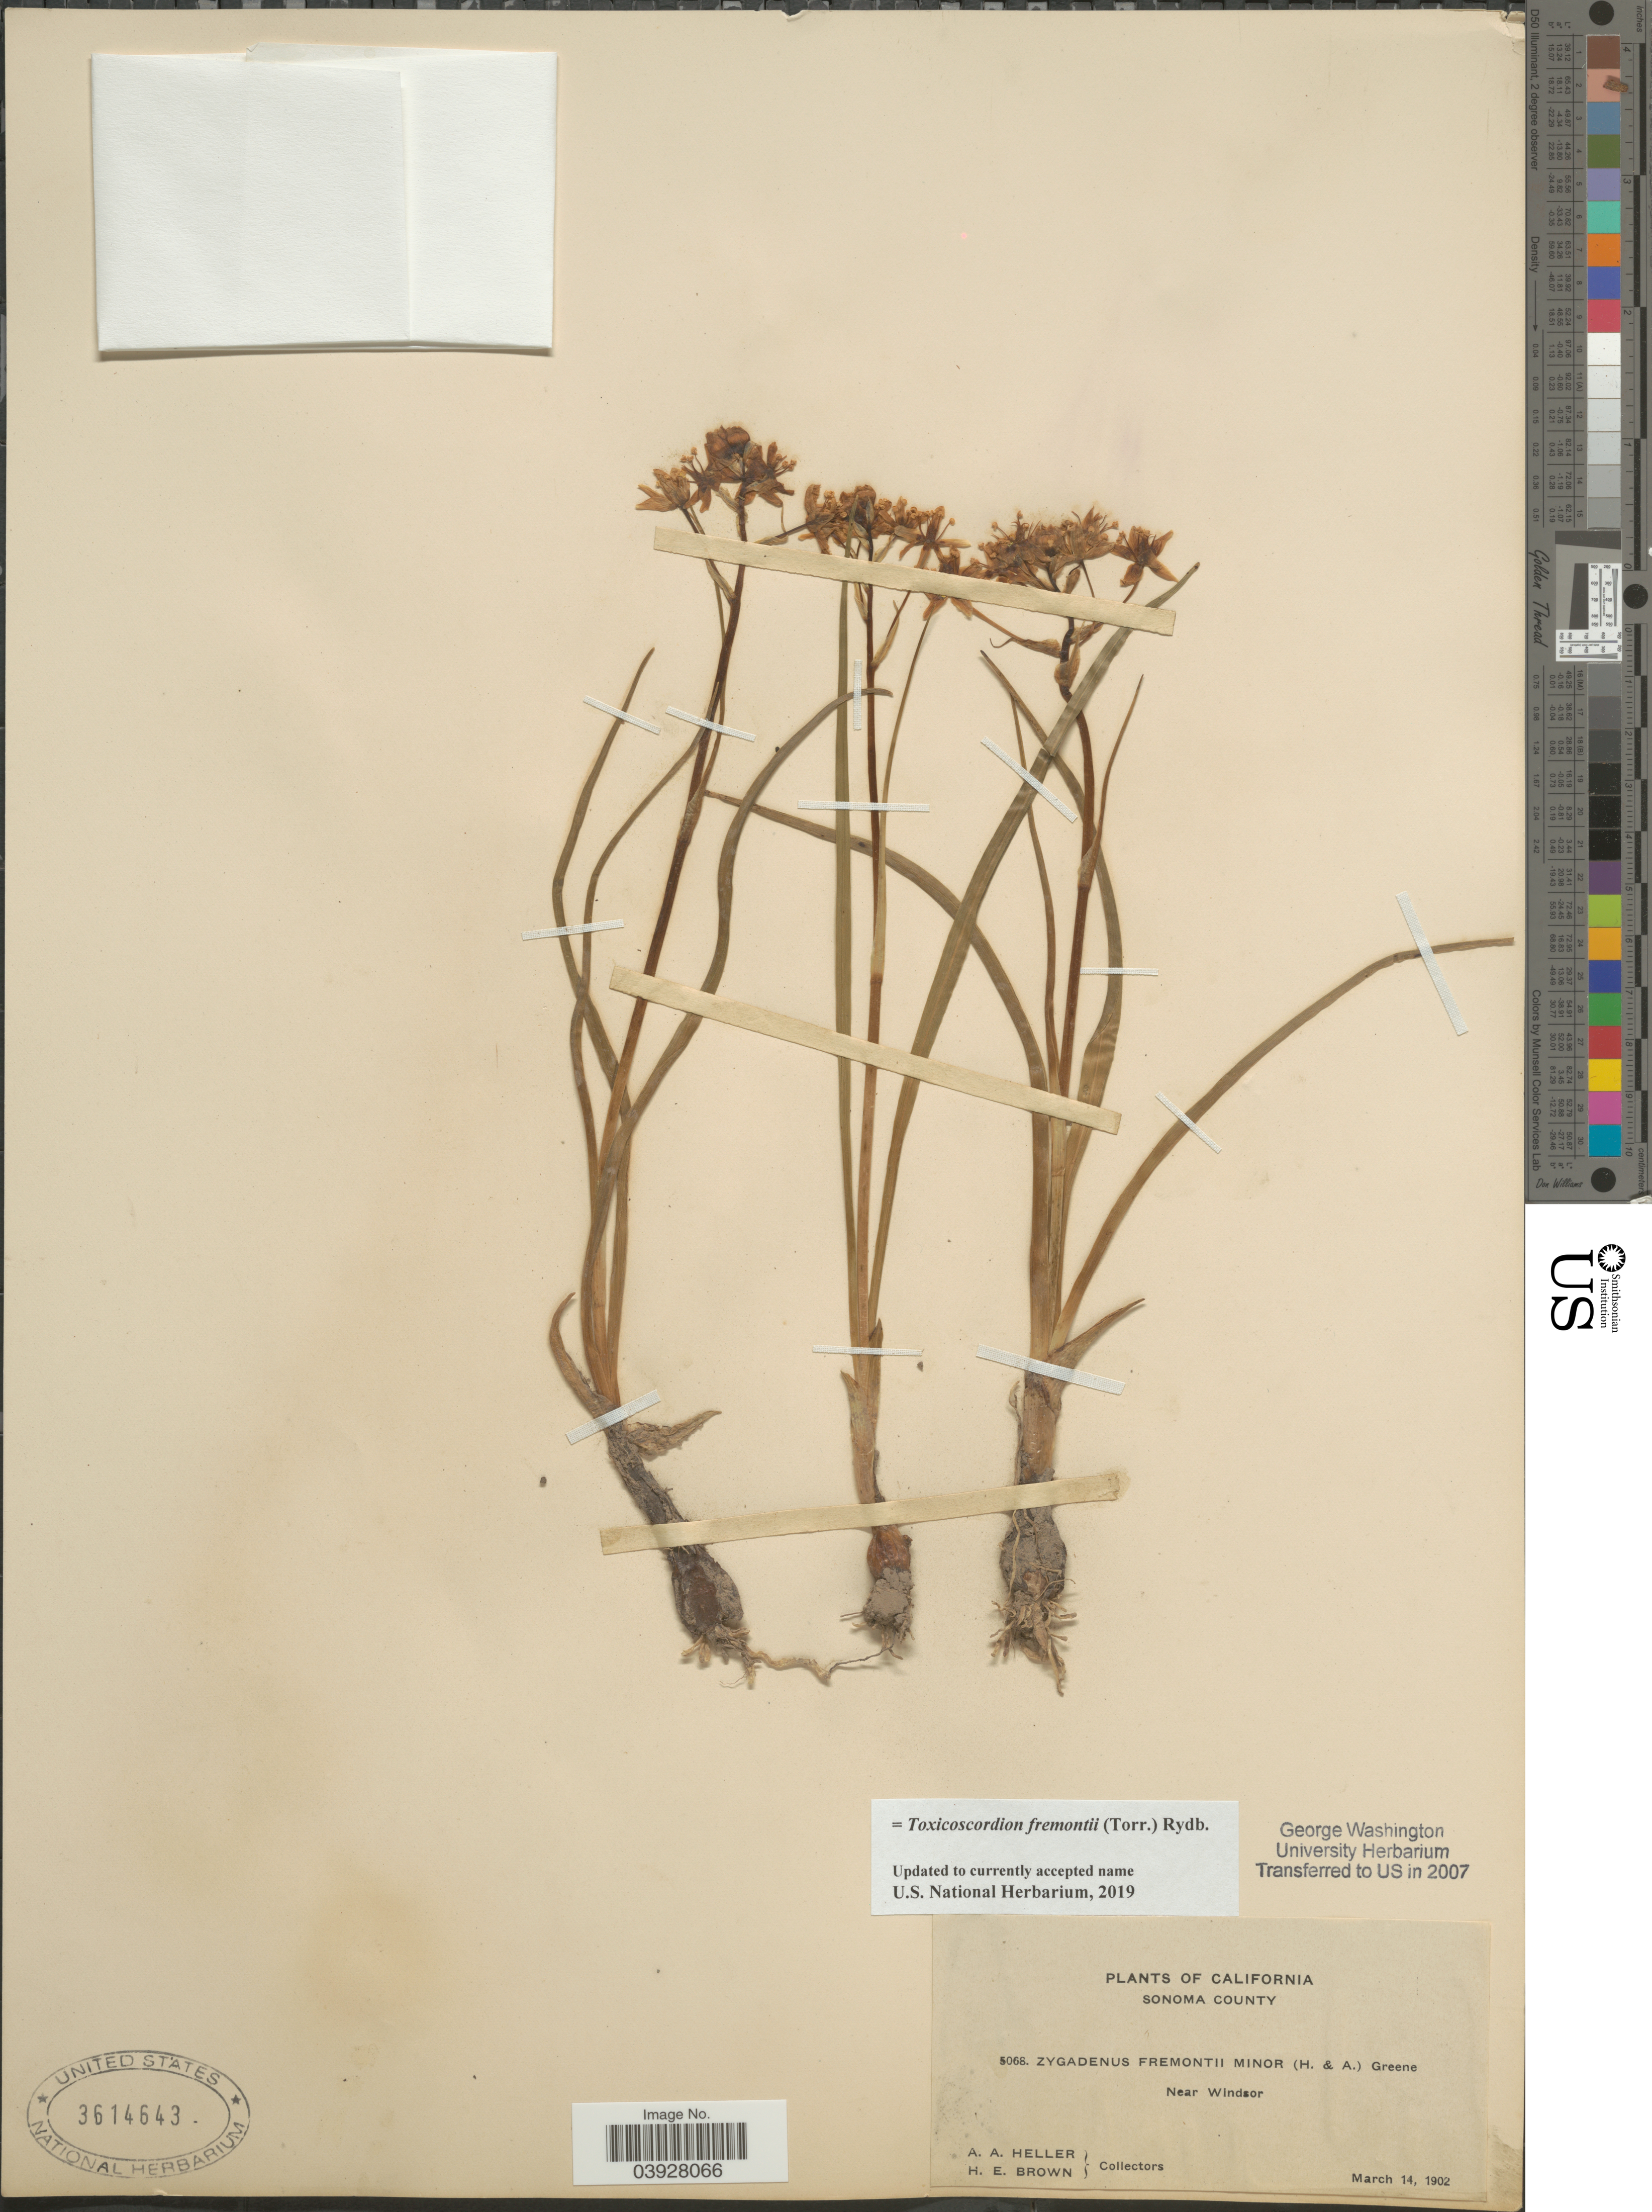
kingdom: Plantae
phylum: Tracheophyta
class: Liliopsida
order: Liliales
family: Melanthiaceae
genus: Toxicoscordion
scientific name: Toxicoscordion fremontii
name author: (Torr.) Rydb.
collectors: A. A. Heller & H. E. Brown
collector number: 5068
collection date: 1902-03-14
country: United States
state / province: California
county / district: Sonoma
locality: Sonoma County. Near Windsor.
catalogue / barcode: US 3614643